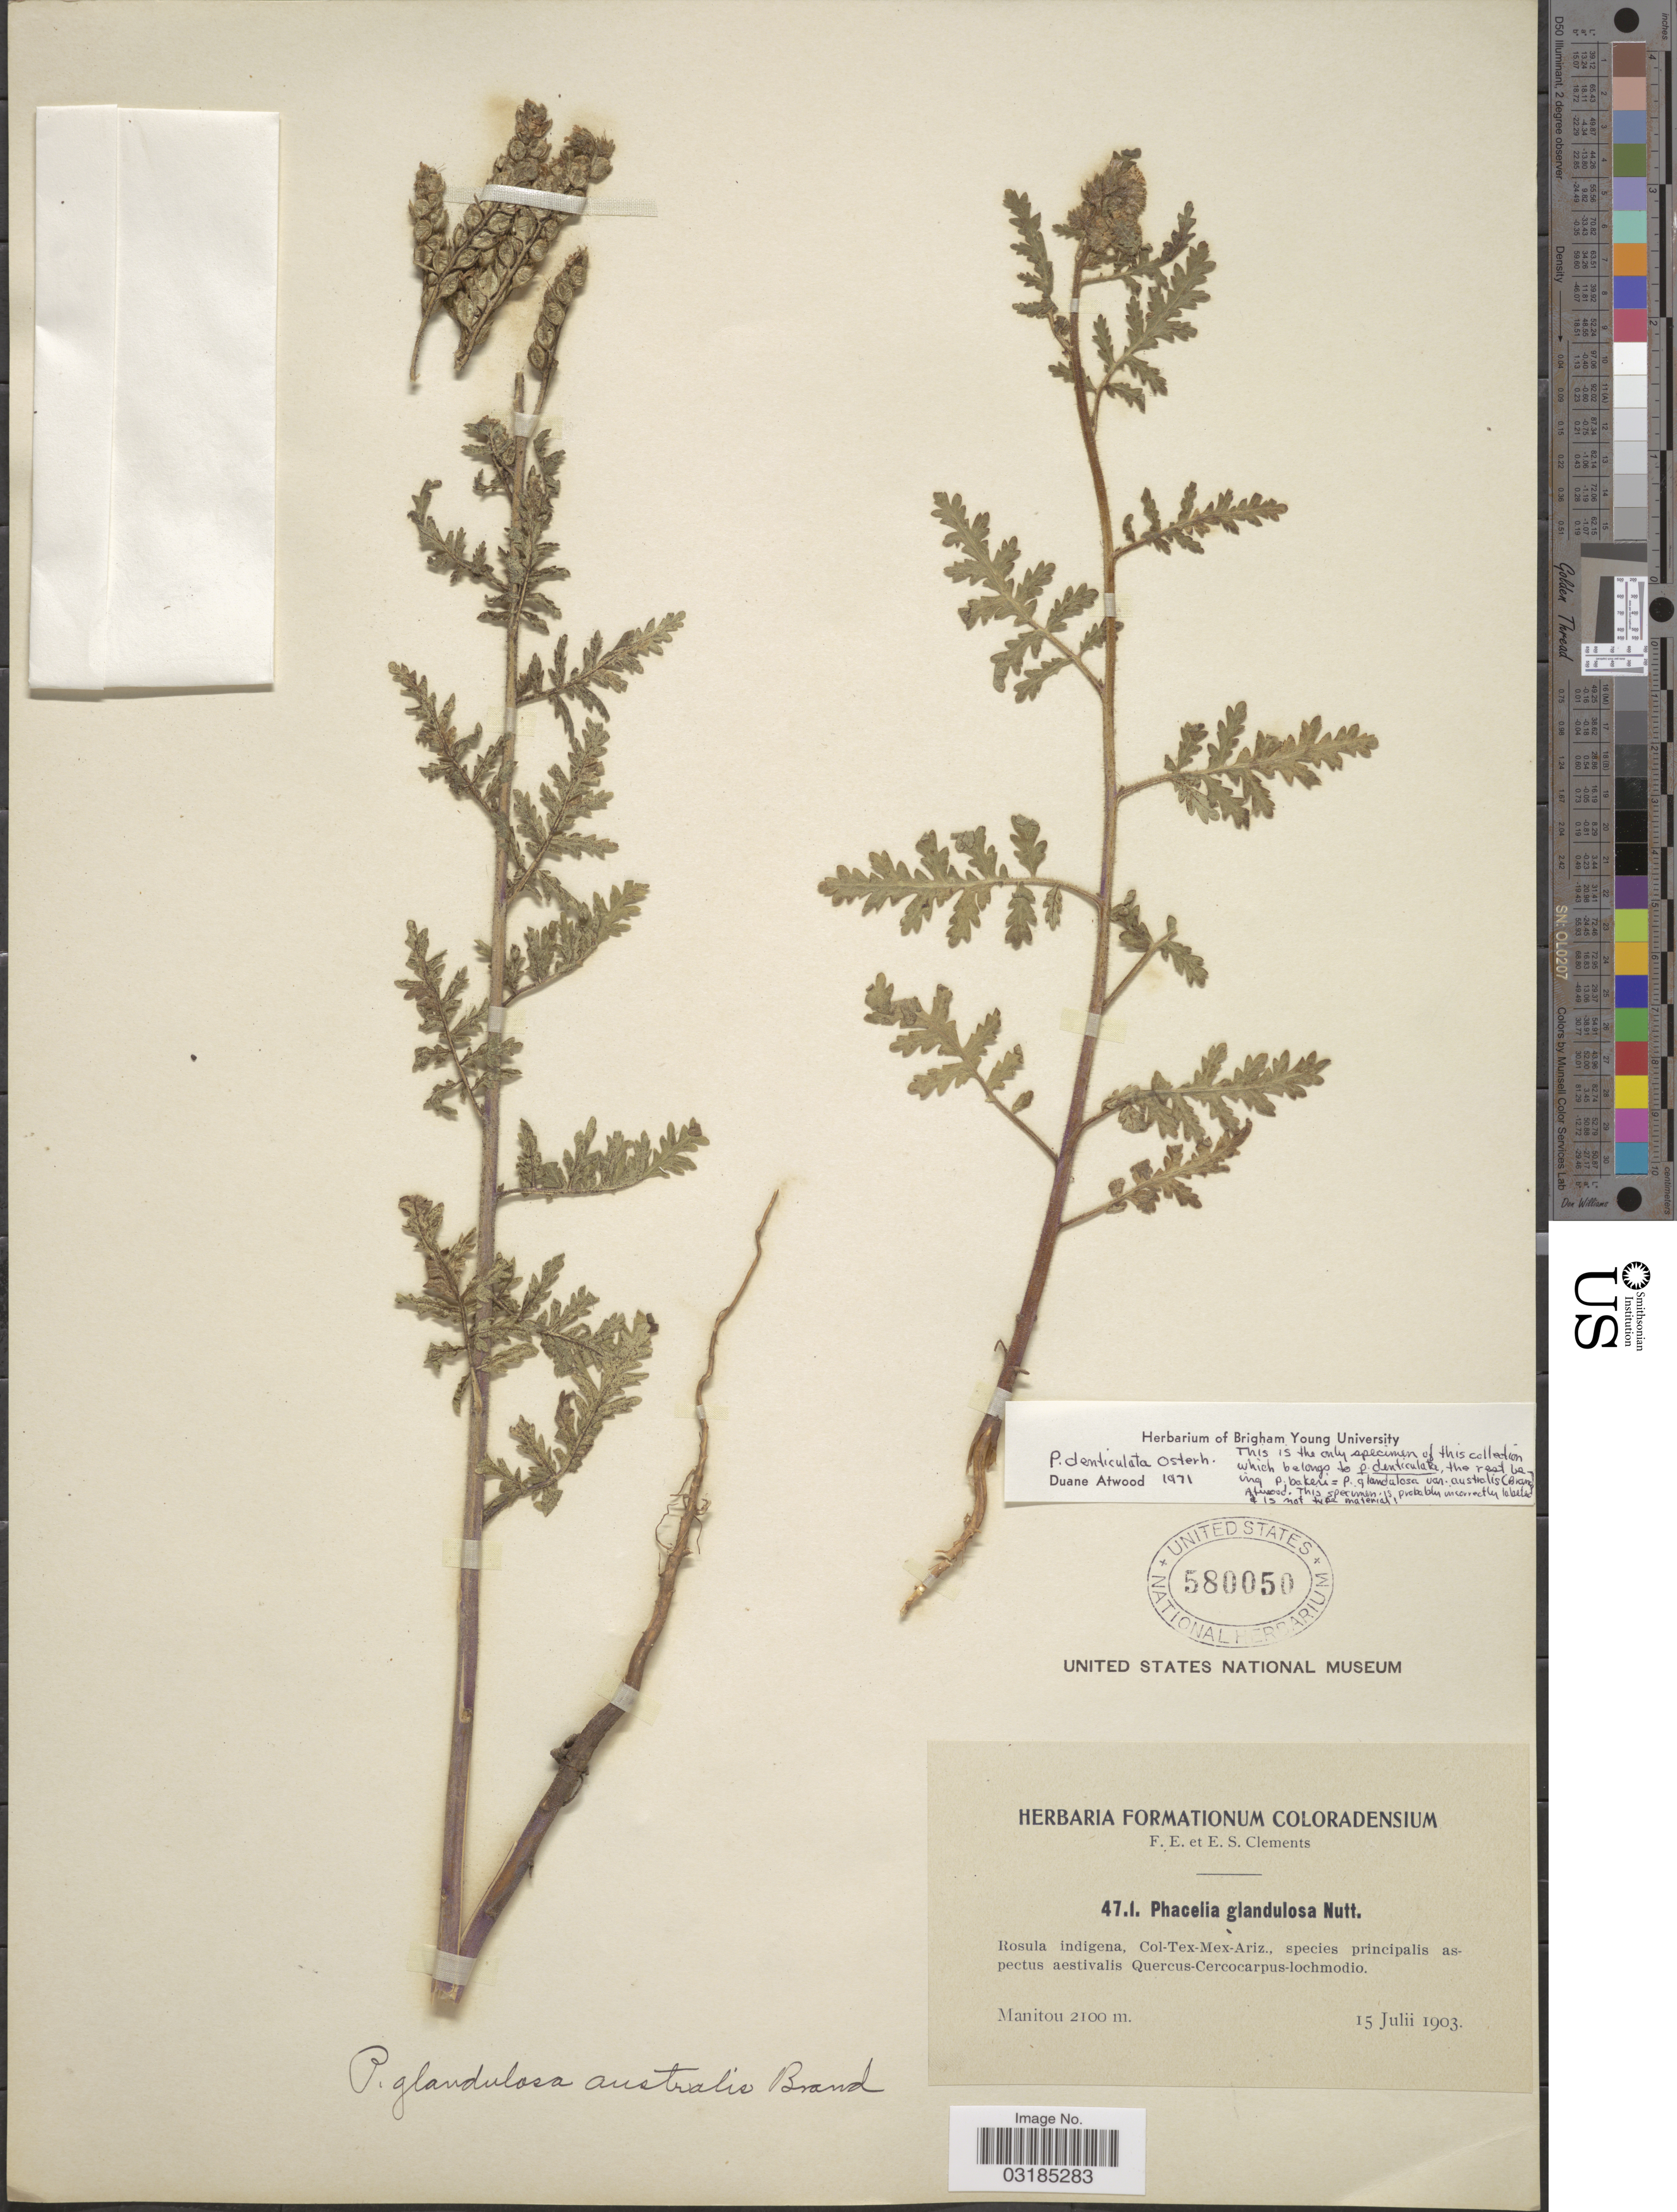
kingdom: Plantae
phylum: Tracheophyta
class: Magnoliopsida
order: Boraginales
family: Hydrophyllaceae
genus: Phacelia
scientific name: Phacelia denticulata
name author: Osterh.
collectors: F. E. Clements & E. S. Clements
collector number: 47.1.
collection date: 1903-07-15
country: United States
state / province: Colorado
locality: Manitou.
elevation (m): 2100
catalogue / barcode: US 580050